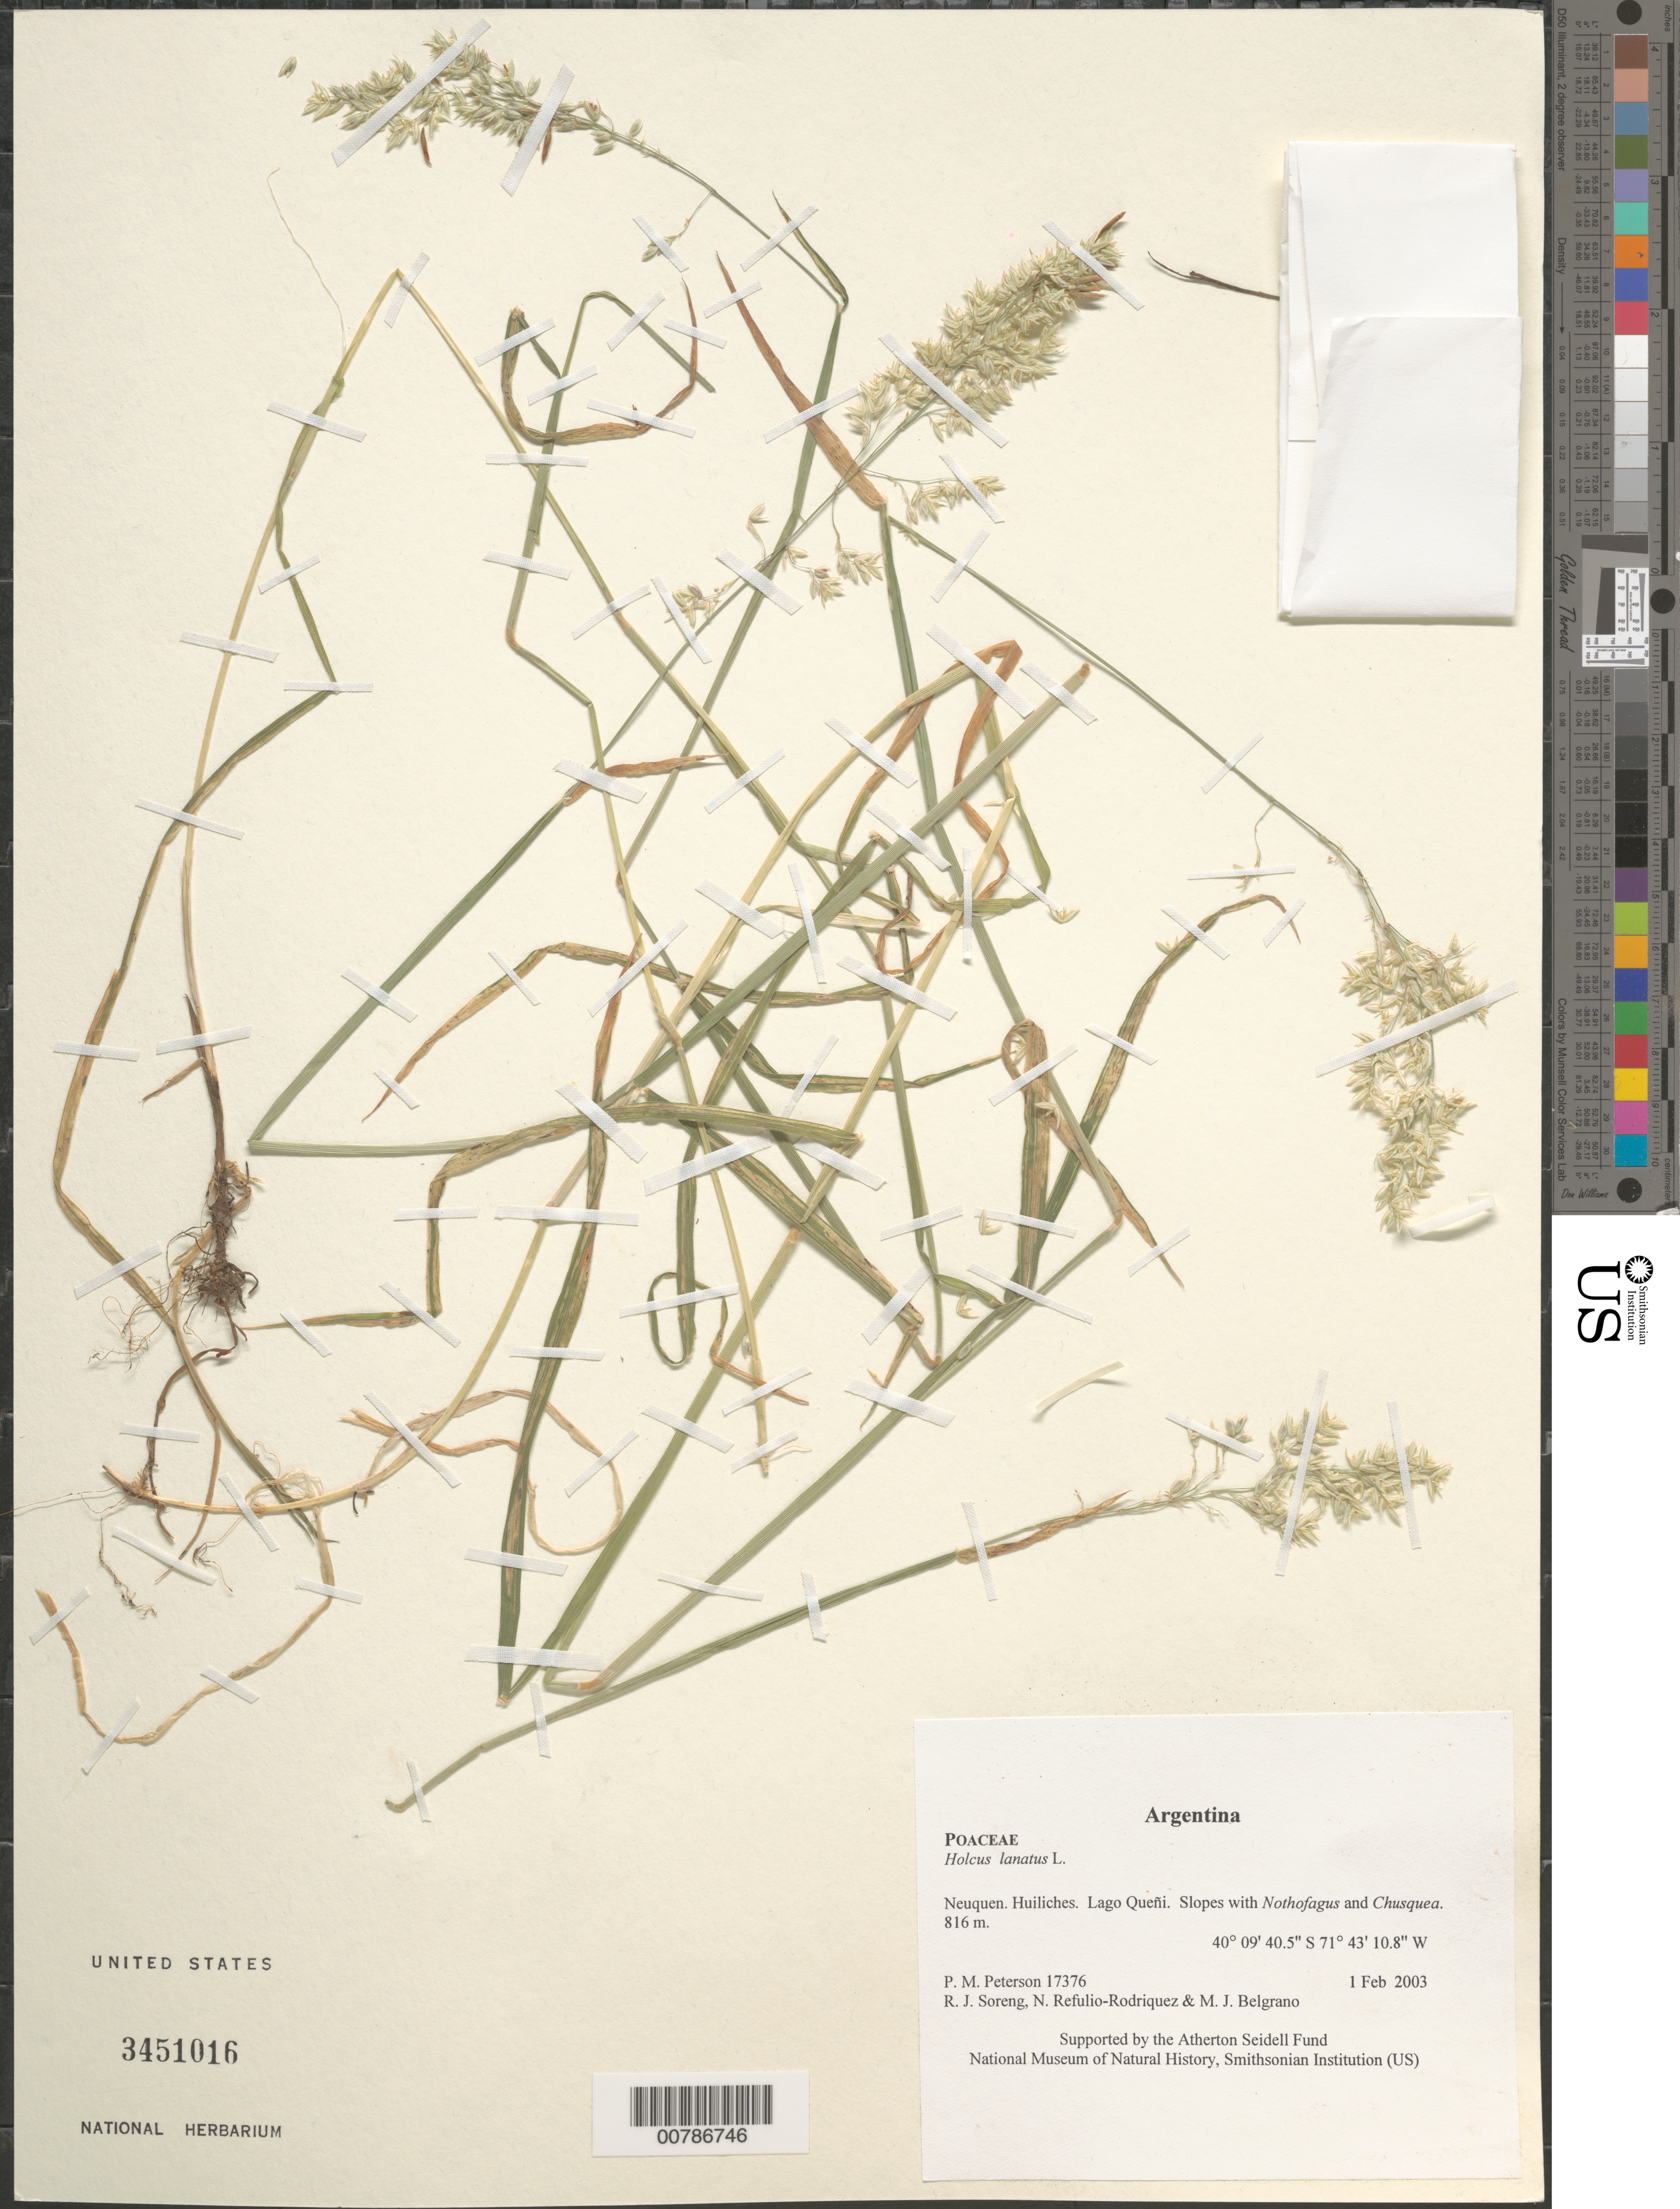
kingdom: Plantae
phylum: Tracheophyta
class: Liliopsida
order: Poales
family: Poaceae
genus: Holcus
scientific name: Holcus lanatus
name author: L.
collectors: P. M. Peterson, R. J. Soreng, N. Refulio-Rodríguez & M. Belgrano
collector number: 17376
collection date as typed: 01 Feb 2003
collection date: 2003-02-01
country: Argentina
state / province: Neuquen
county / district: Huiliches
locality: Lago Queñi. Slopes with Nothofagus and Chusquea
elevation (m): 816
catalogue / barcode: US 3451016